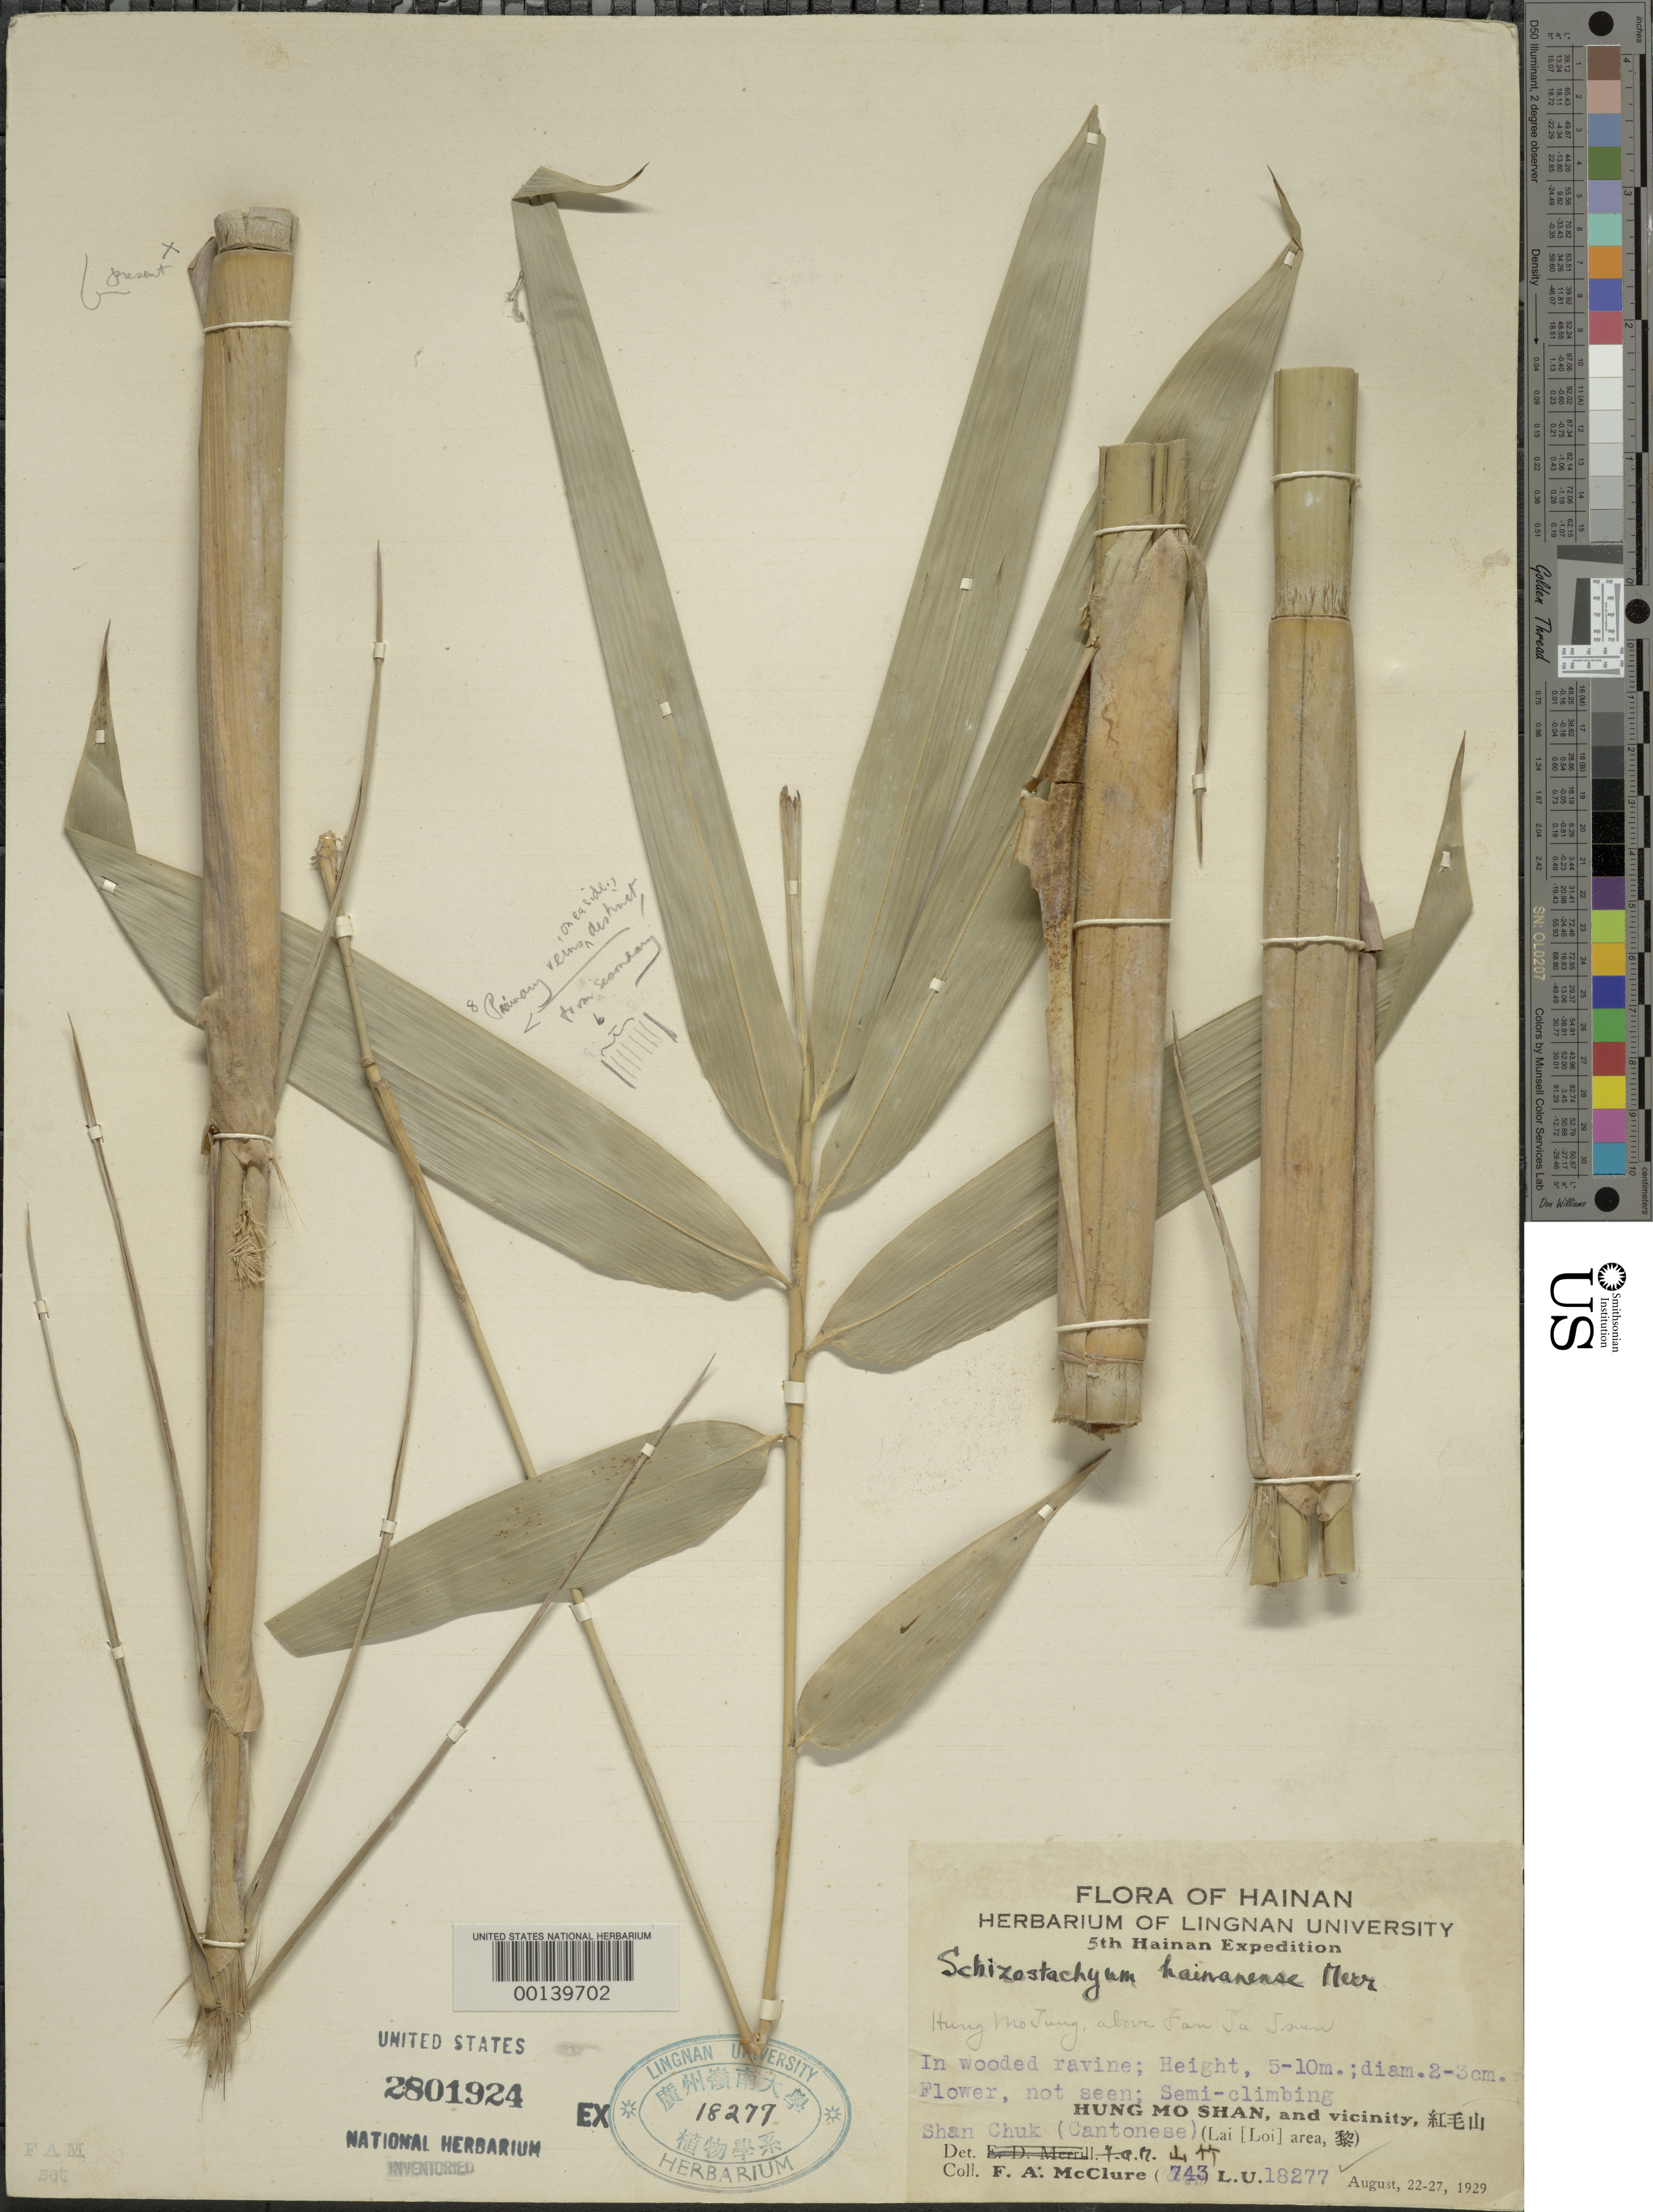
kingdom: Plantae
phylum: Tracheophyta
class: Liliopsida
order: Poales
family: Poaceae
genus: Schizostachyum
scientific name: Schizostachyum hainanense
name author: Merr. ex McClure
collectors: F. A. McClure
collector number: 743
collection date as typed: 22 Aug 1929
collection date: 1929-08-22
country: China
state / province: Hainan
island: Hainan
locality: Hung mo shan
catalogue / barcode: US 2801924